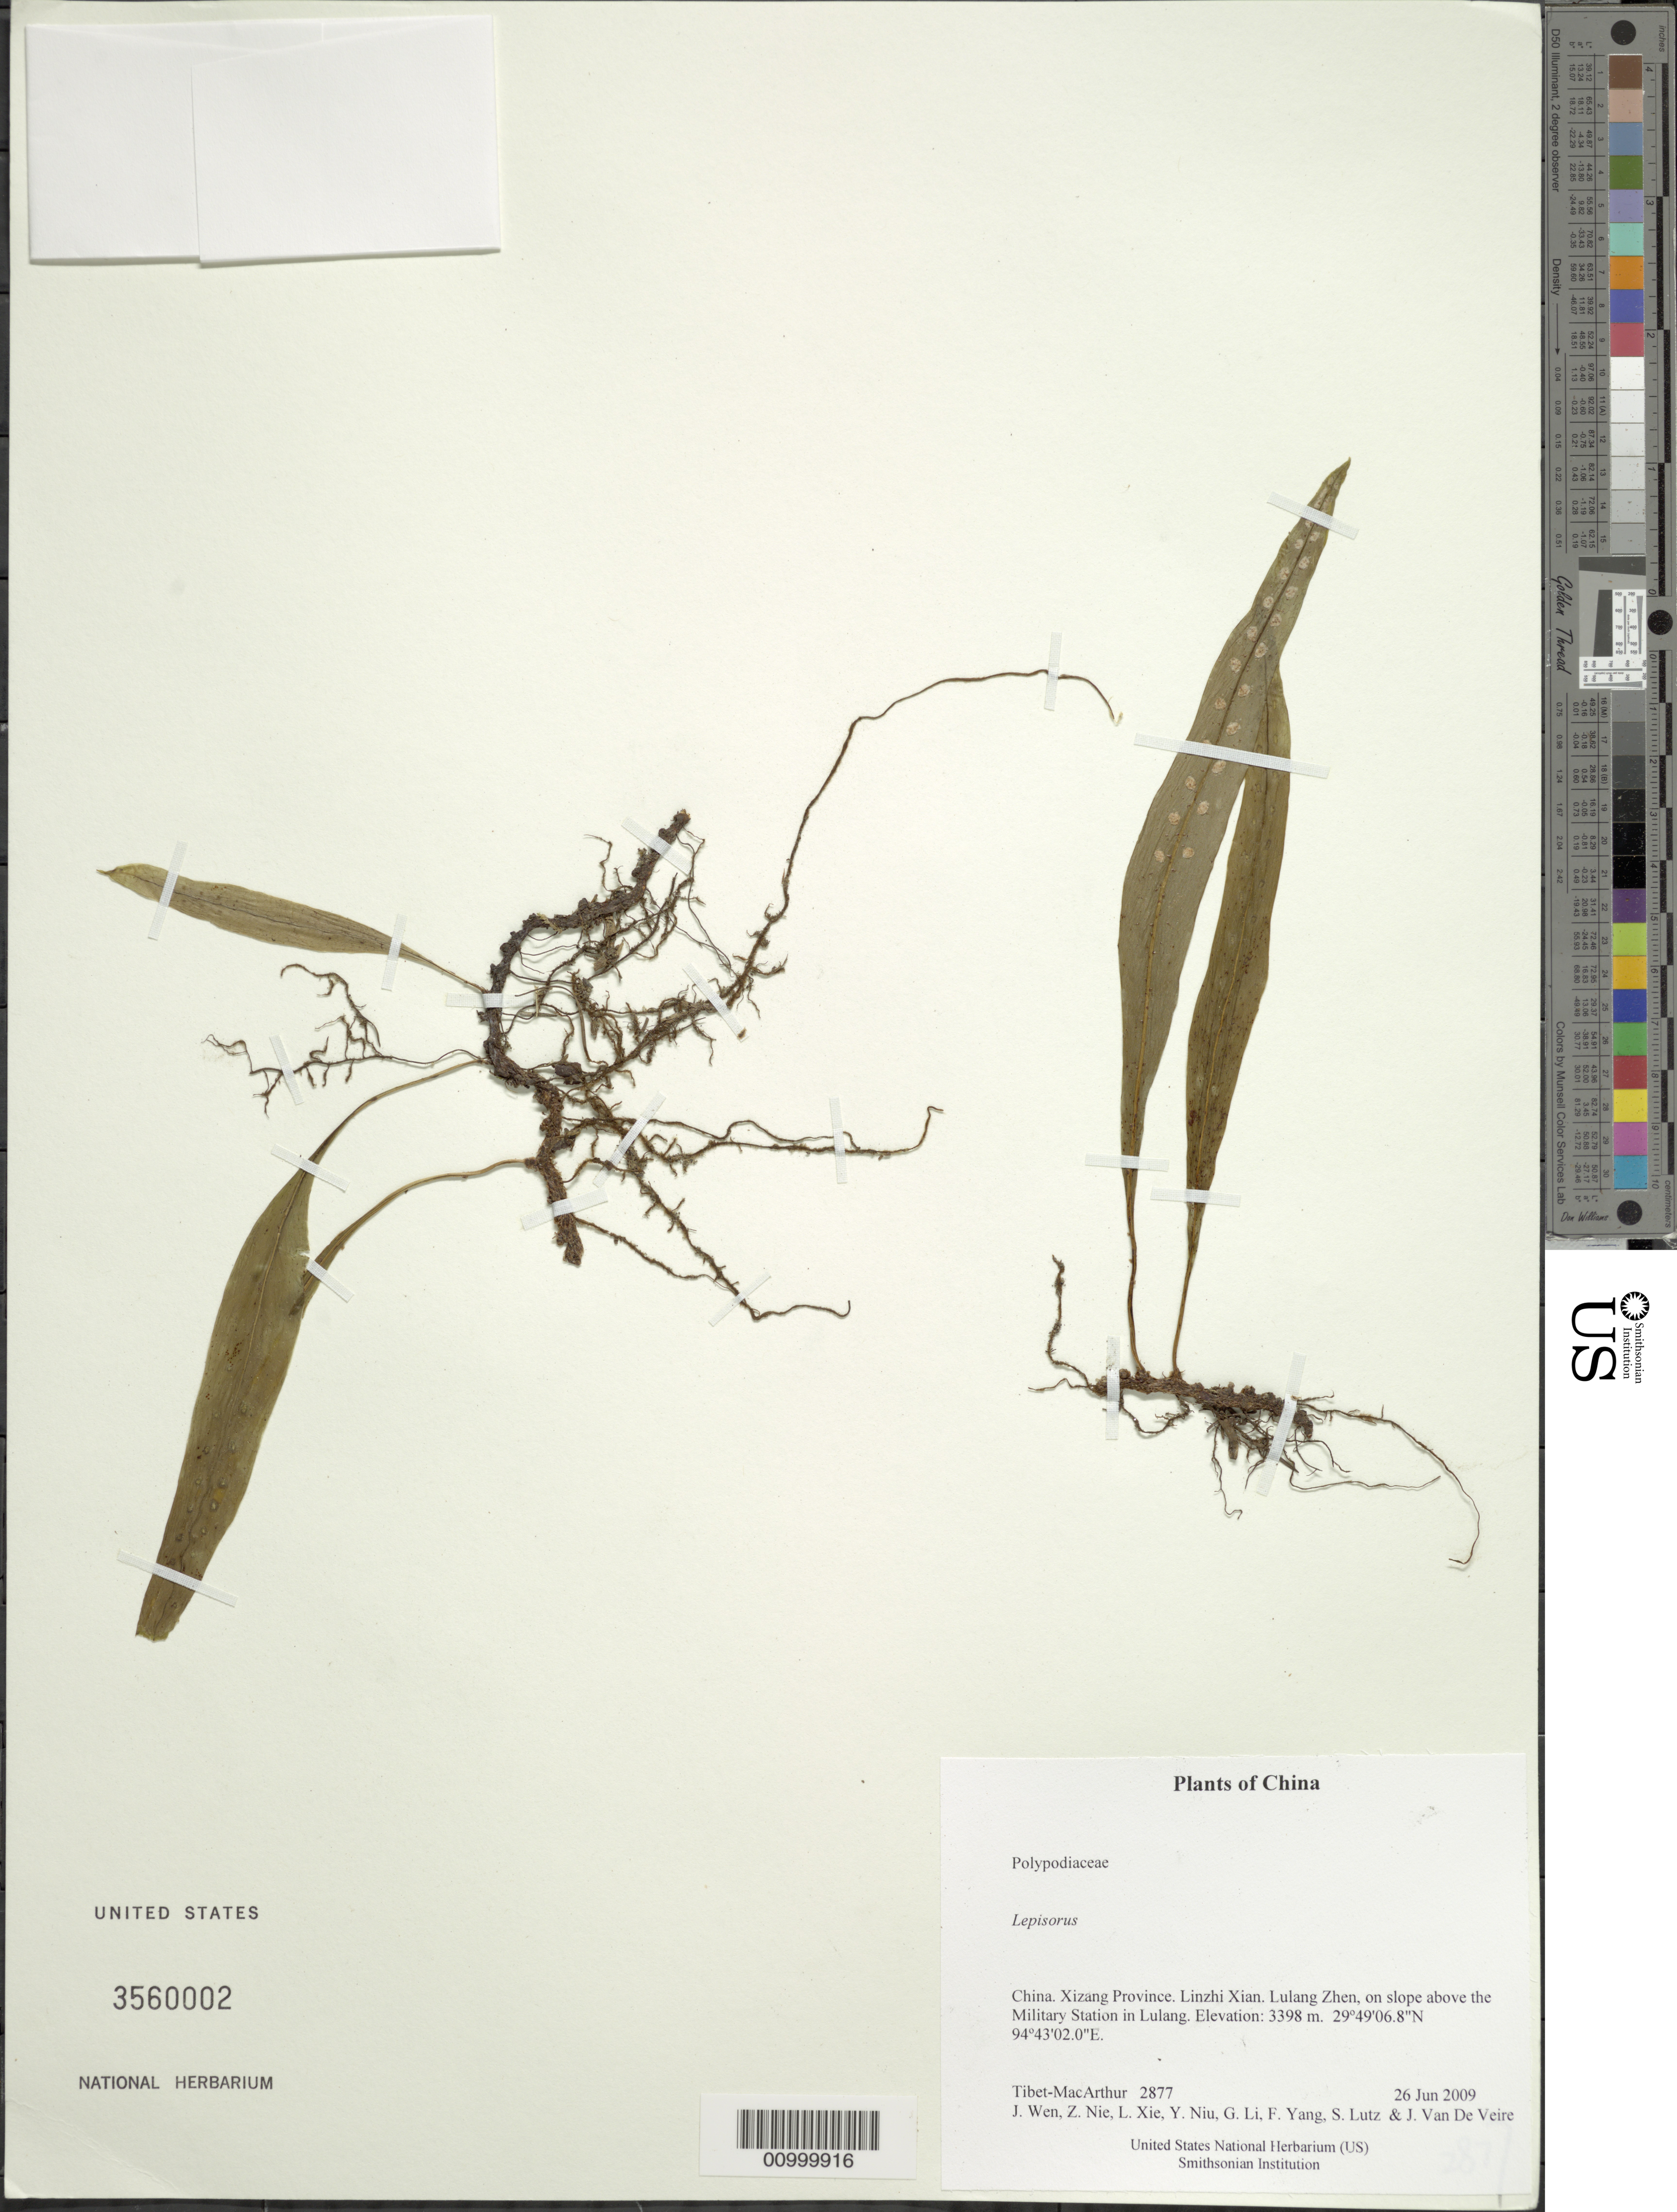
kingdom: Plantae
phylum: Tracheophyta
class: Polypodiopsida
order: Polypodiales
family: Polypodiaceae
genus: Lepisorus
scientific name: Lepisorus sp.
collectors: Tibet-MacArthur, J. Wen, Z. Nie, L. Xie, Y. Niu, G. Li, F. Yang, S. Lutz & J. Van De Veire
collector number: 2877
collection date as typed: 26 Jun 2009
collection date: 2009-06-26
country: China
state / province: Xizang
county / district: Linzhi Xian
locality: Lulang Zhen, on slope above the Military Station in Lulang.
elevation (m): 3398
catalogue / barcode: US 3560002